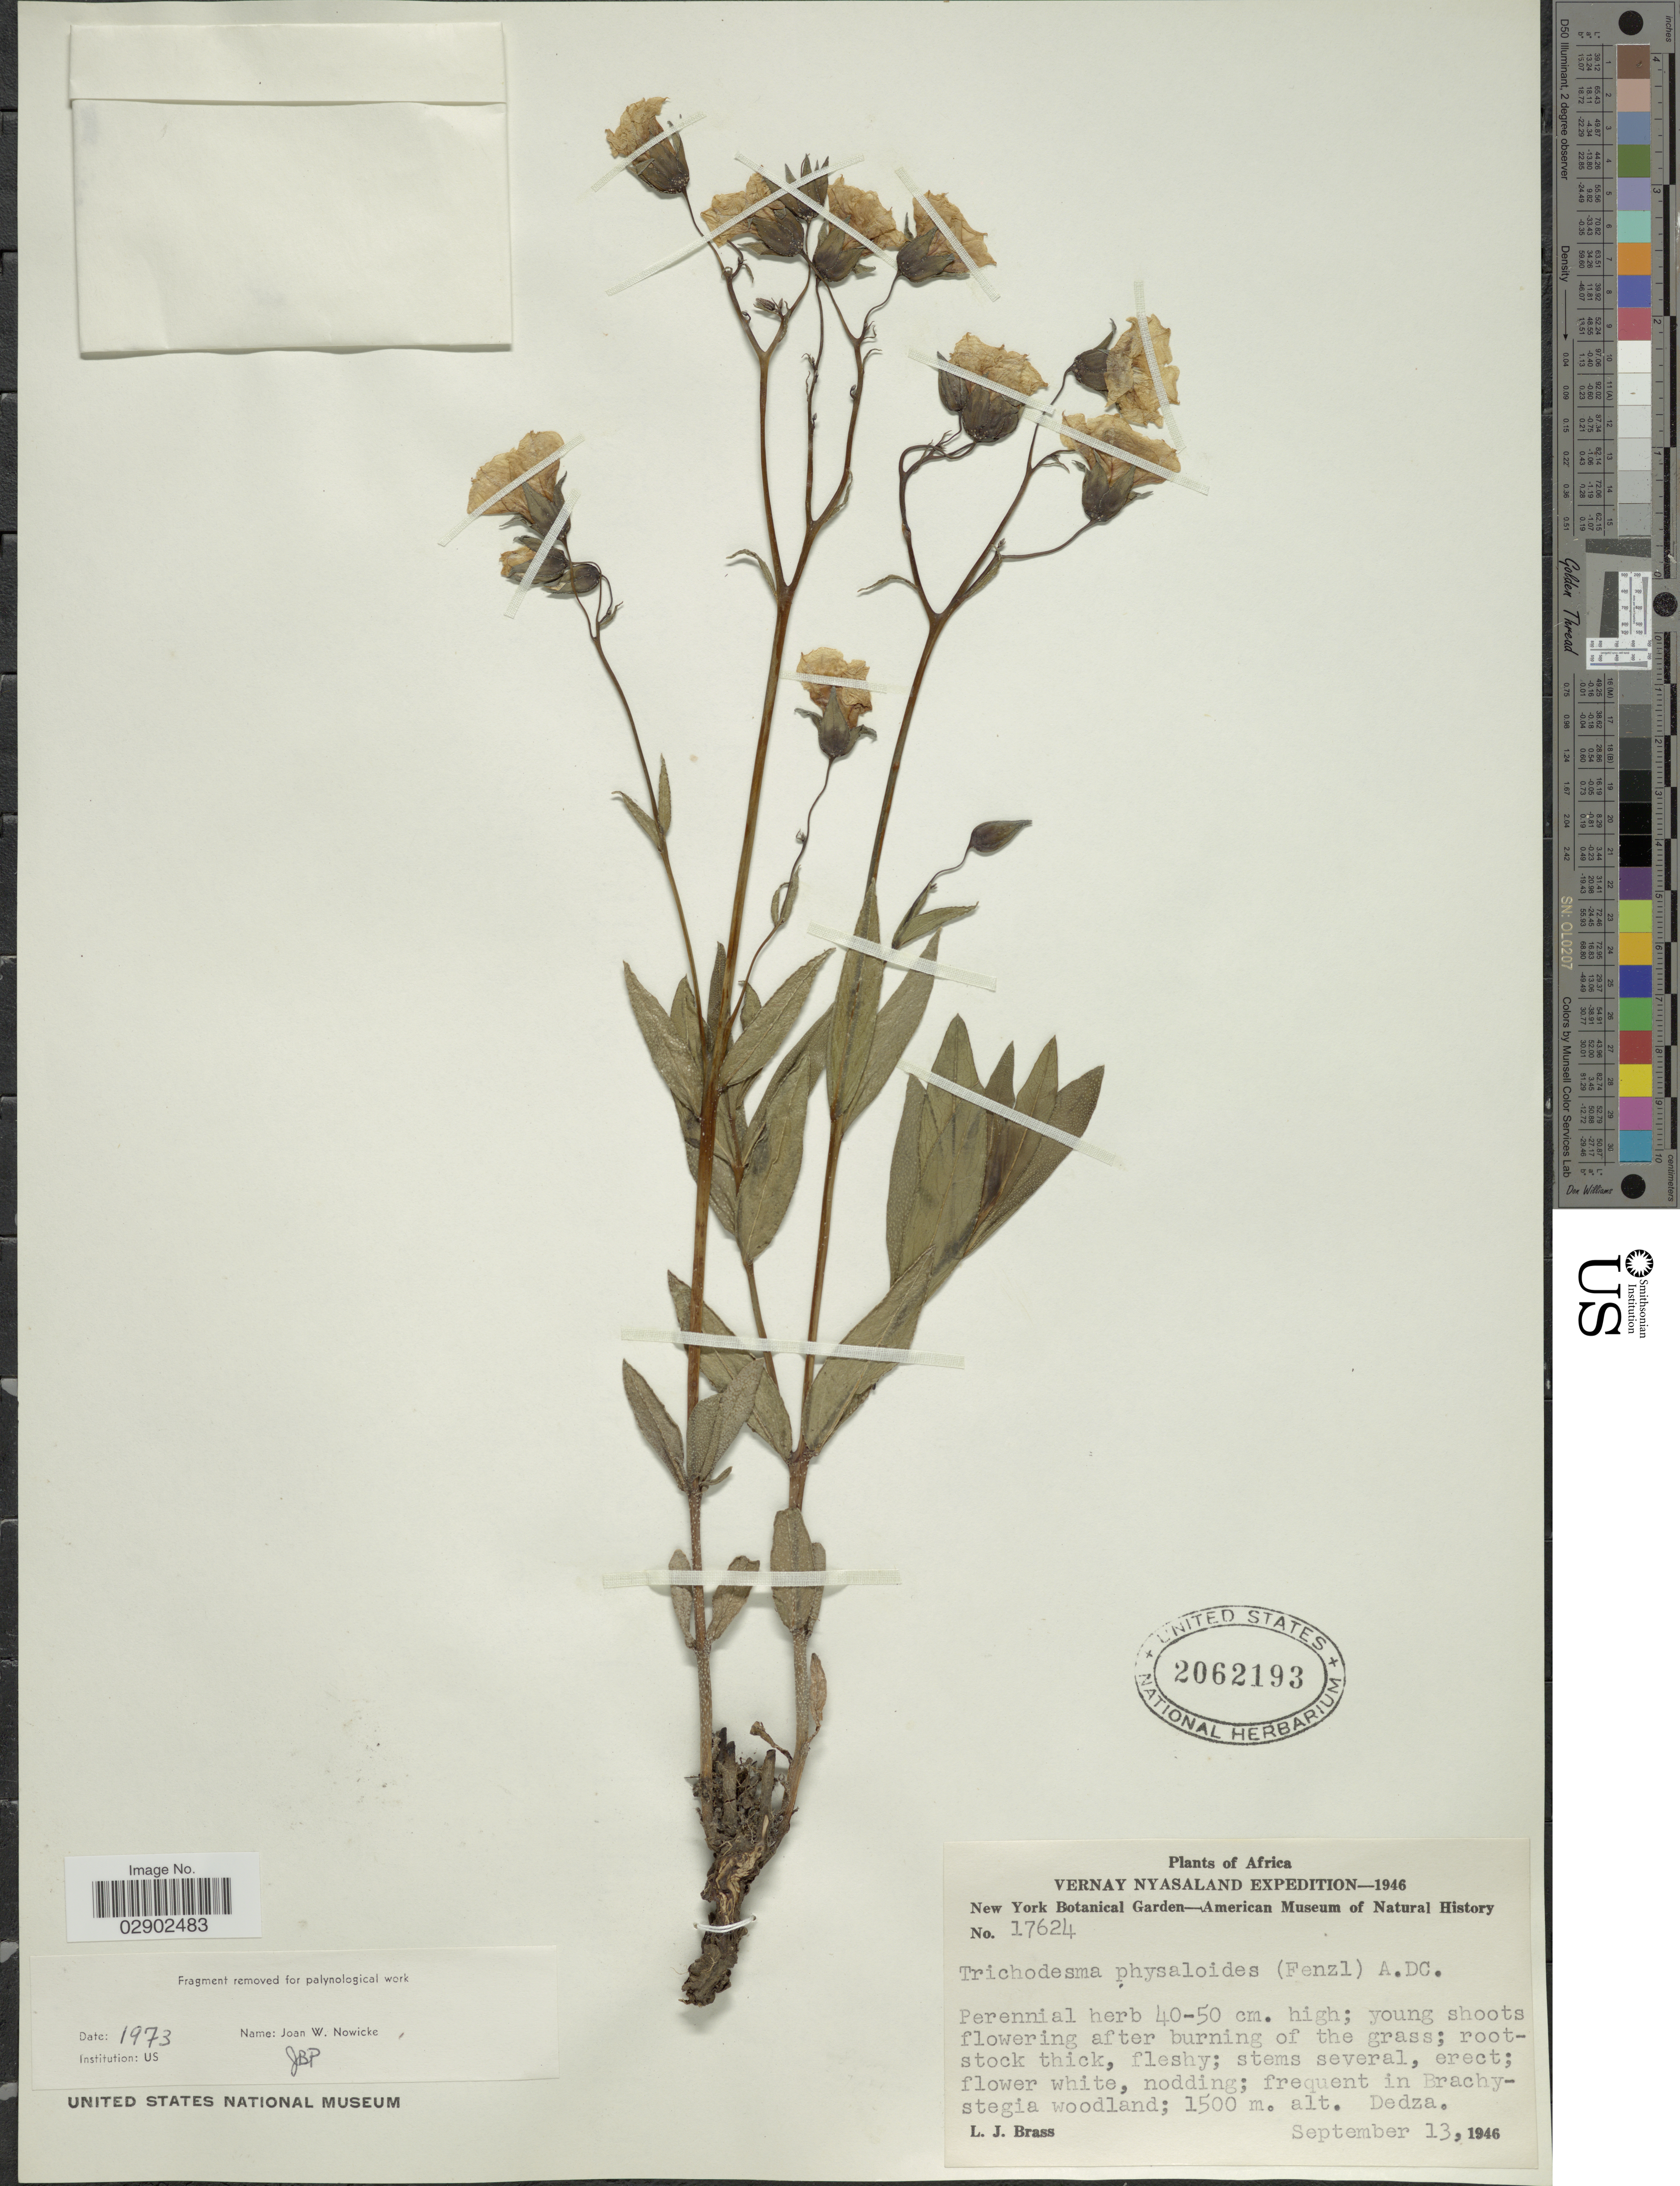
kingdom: Plantae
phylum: Tracheophyta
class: Magnoliopsida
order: Boraginales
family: Boraginaceae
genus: Trichodesma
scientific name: Trichodesma physaloides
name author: (Fenzl) A. DC.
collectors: L. J. Brass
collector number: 17624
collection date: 1946-09-13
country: Malawi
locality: Vernay Nyasaland. Dedza.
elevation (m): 1500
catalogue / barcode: US 2062193